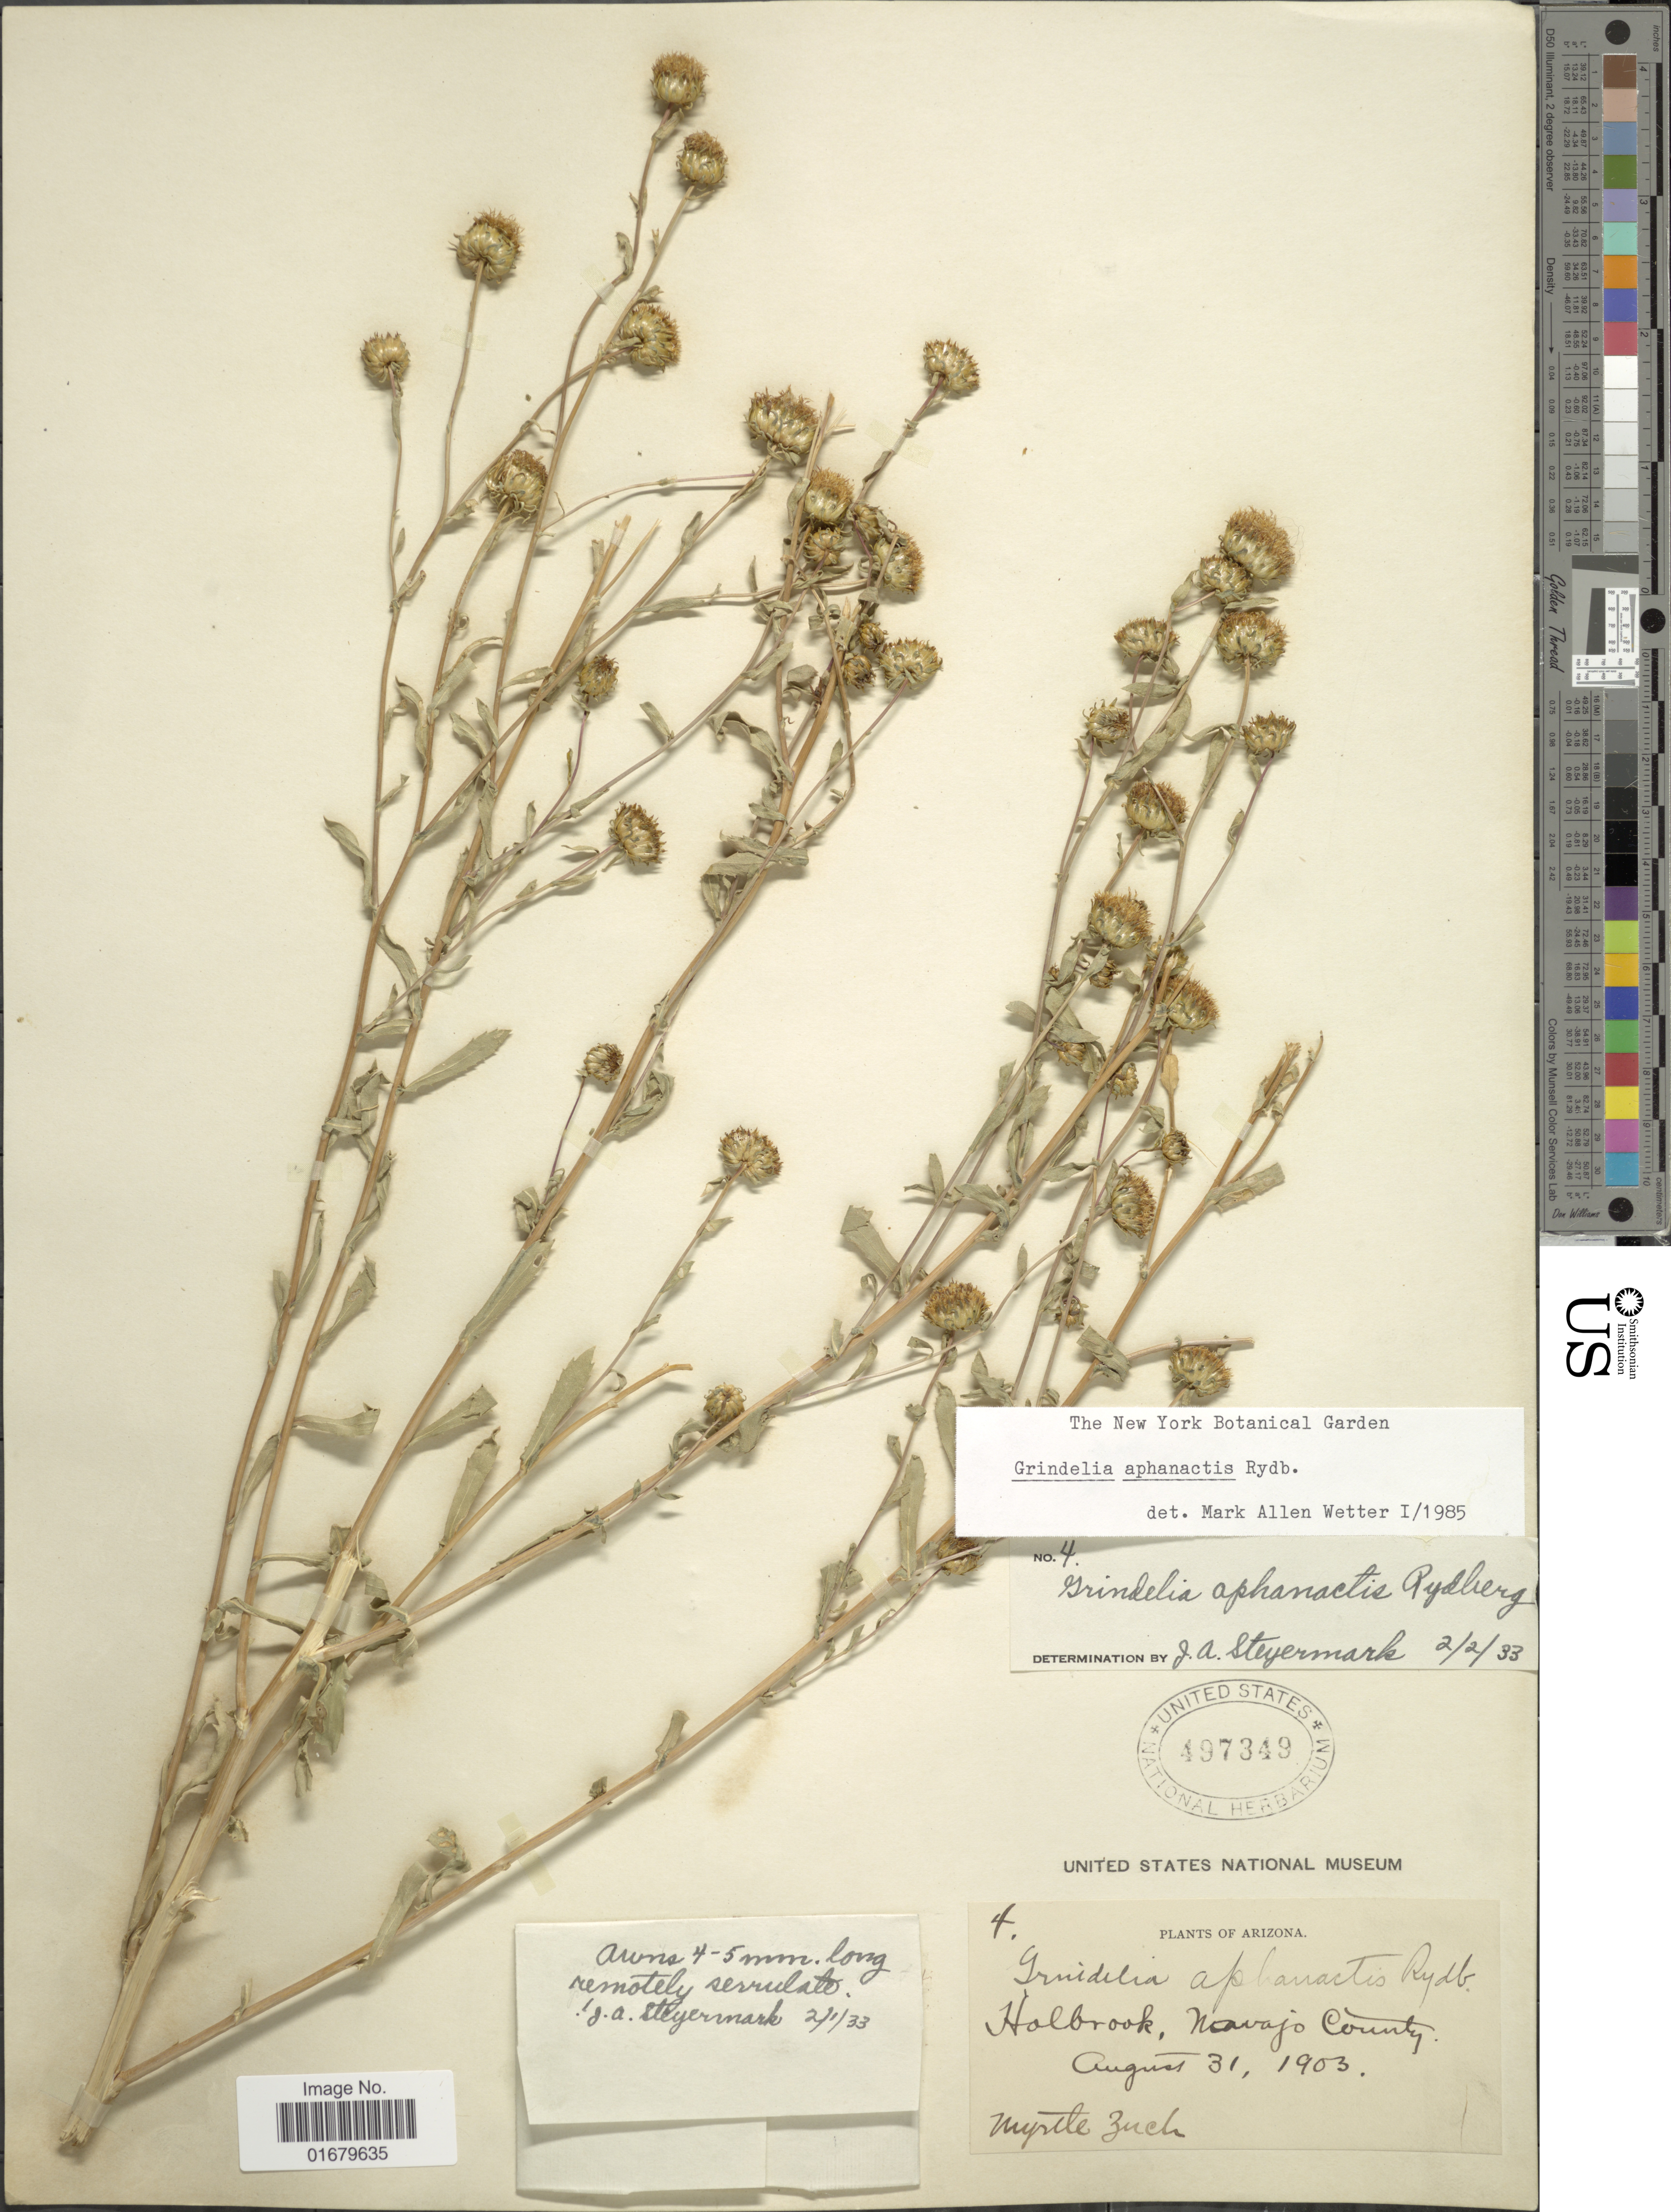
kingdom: Plantae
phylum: Tracheophyta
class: Magnoliopsida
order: Asterales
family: Asteraceae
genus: Grindelia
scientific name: Grindelia aphanactis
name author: Rydb.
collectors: M. Zuck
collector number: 4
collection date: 1903-08-31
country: United States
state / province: Arizona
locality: Holbrook, Navajo County.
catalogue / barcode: US 497349